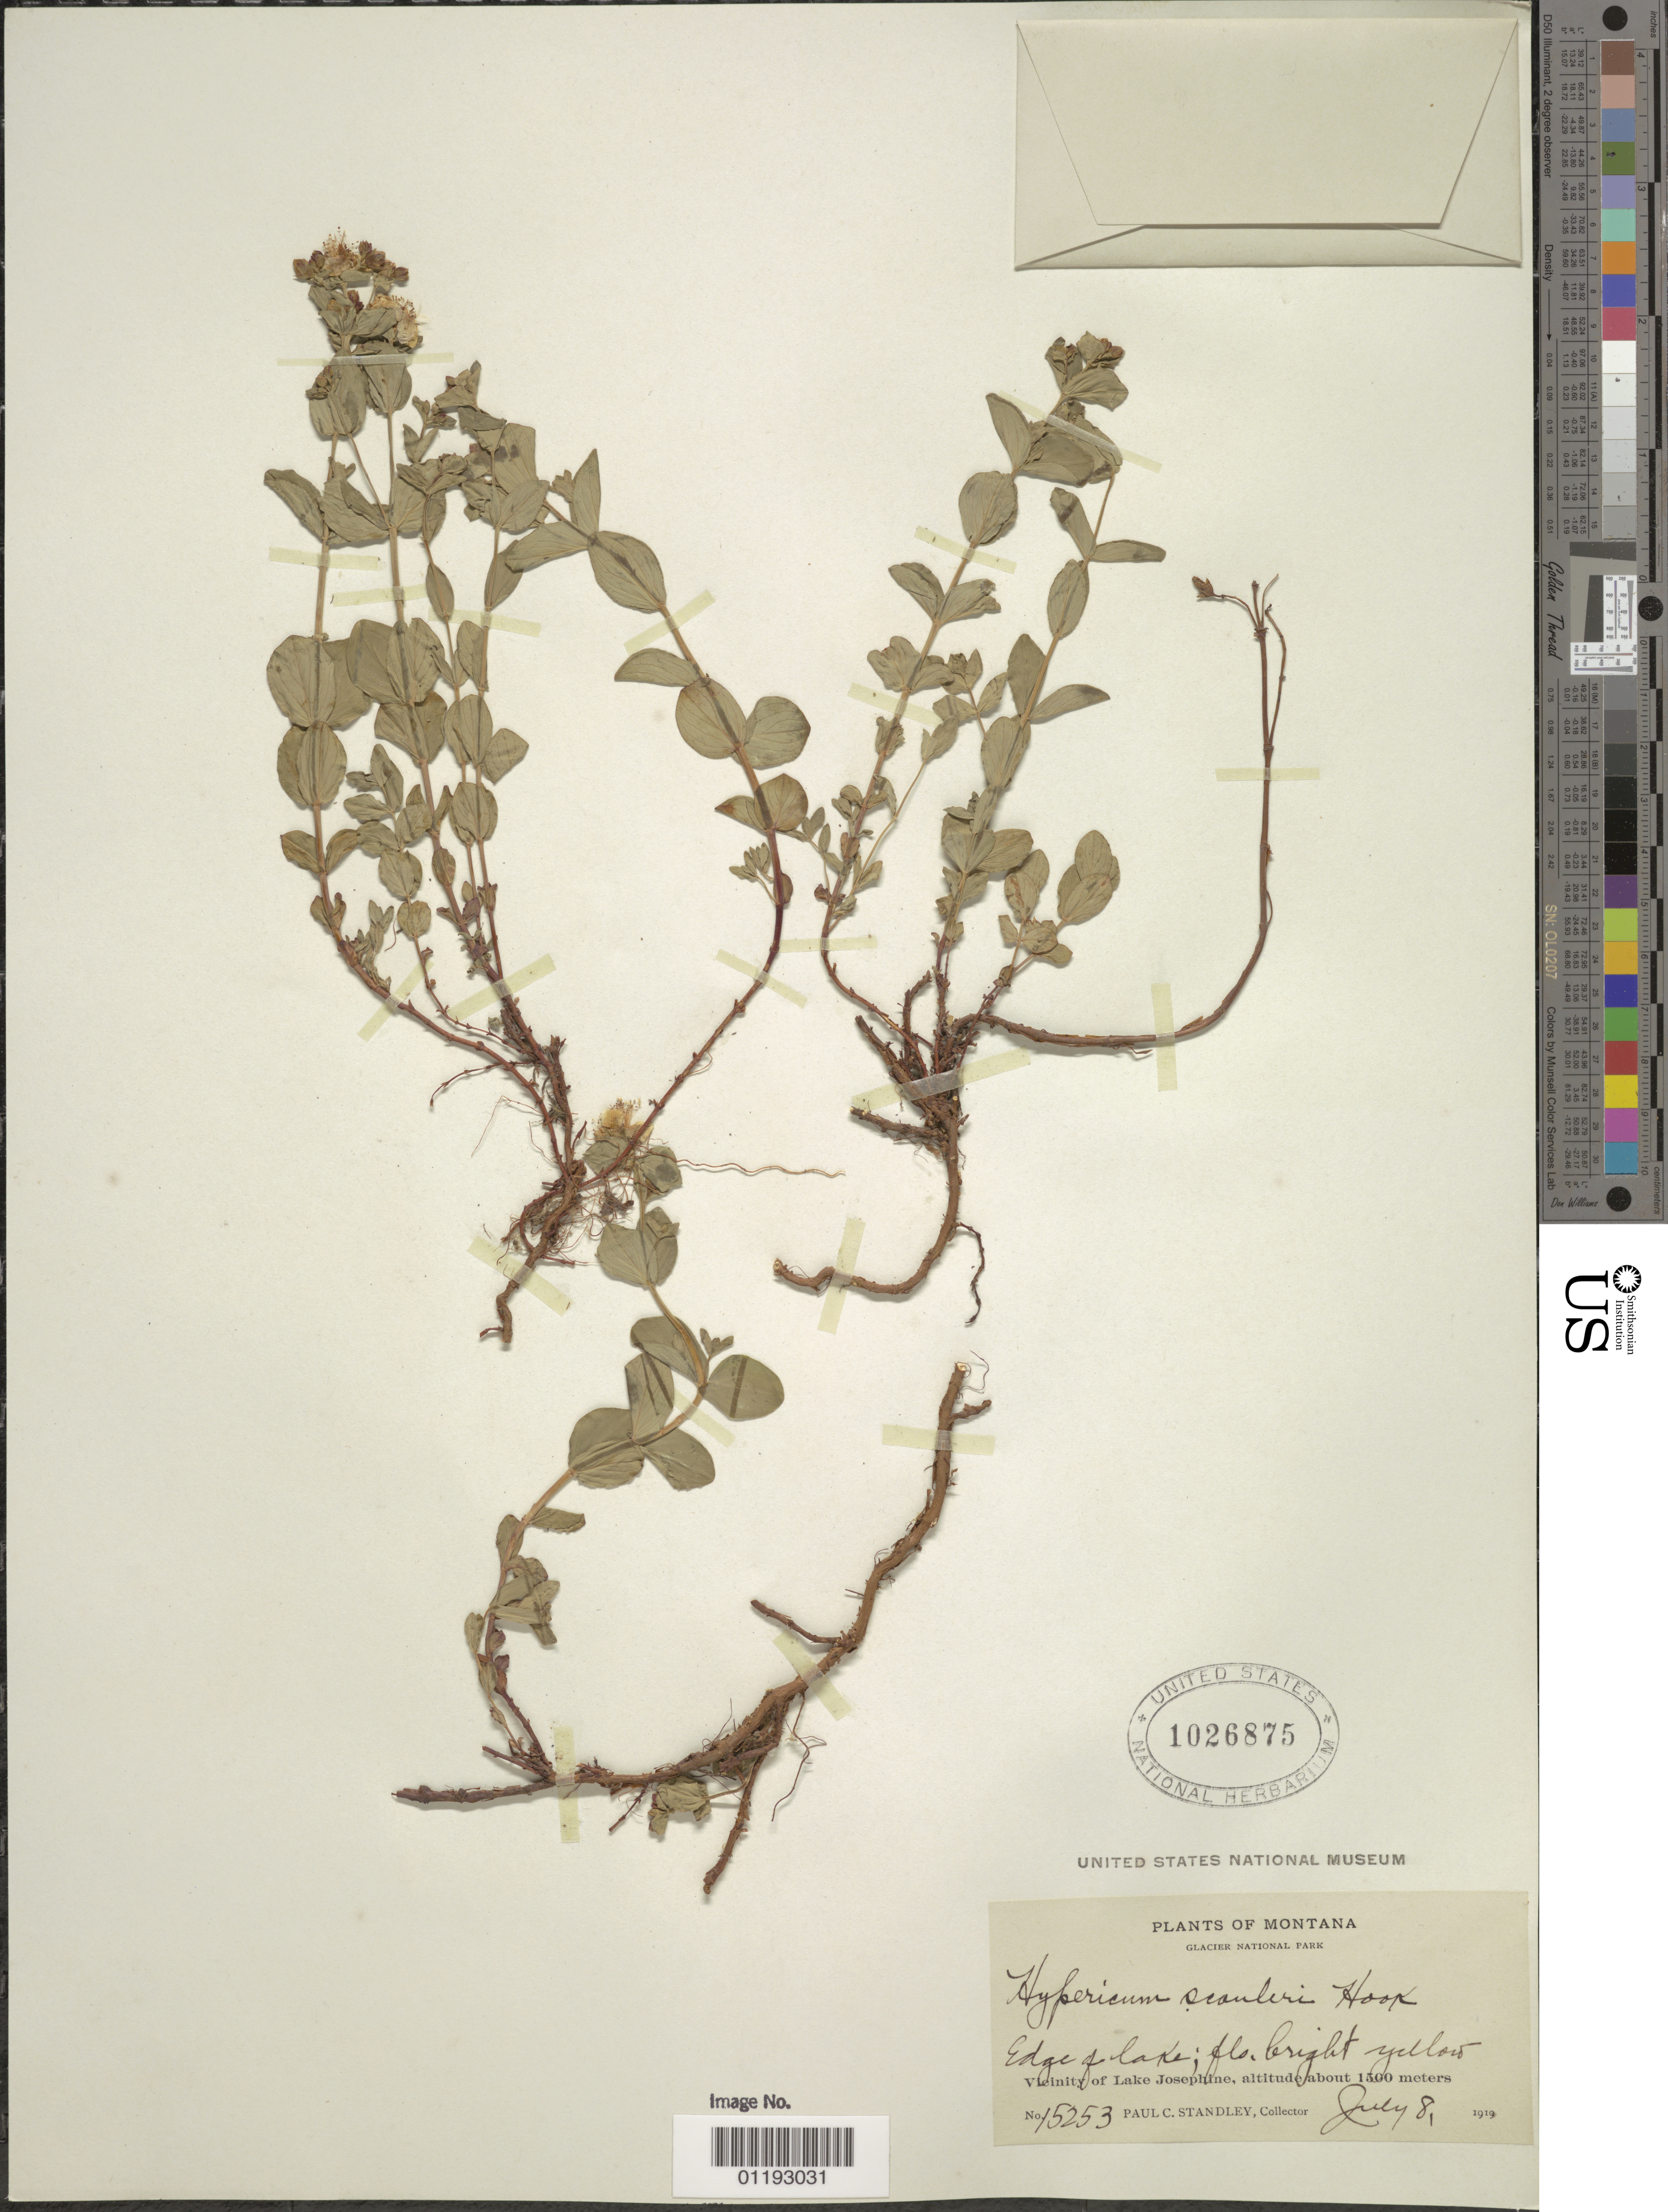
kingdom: Plantae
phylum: Tracheophyta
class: Magnoliopsida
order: Malpighiales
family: Hypericaceae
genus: Hypericum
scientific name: Hypericum scouleri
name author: Hook.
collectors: P. C. Standley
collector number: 15253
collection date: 1919-07-08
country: United States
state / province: Montana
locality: Vicinity of Lake Josephine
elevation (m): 1500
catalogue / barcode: US 1026875